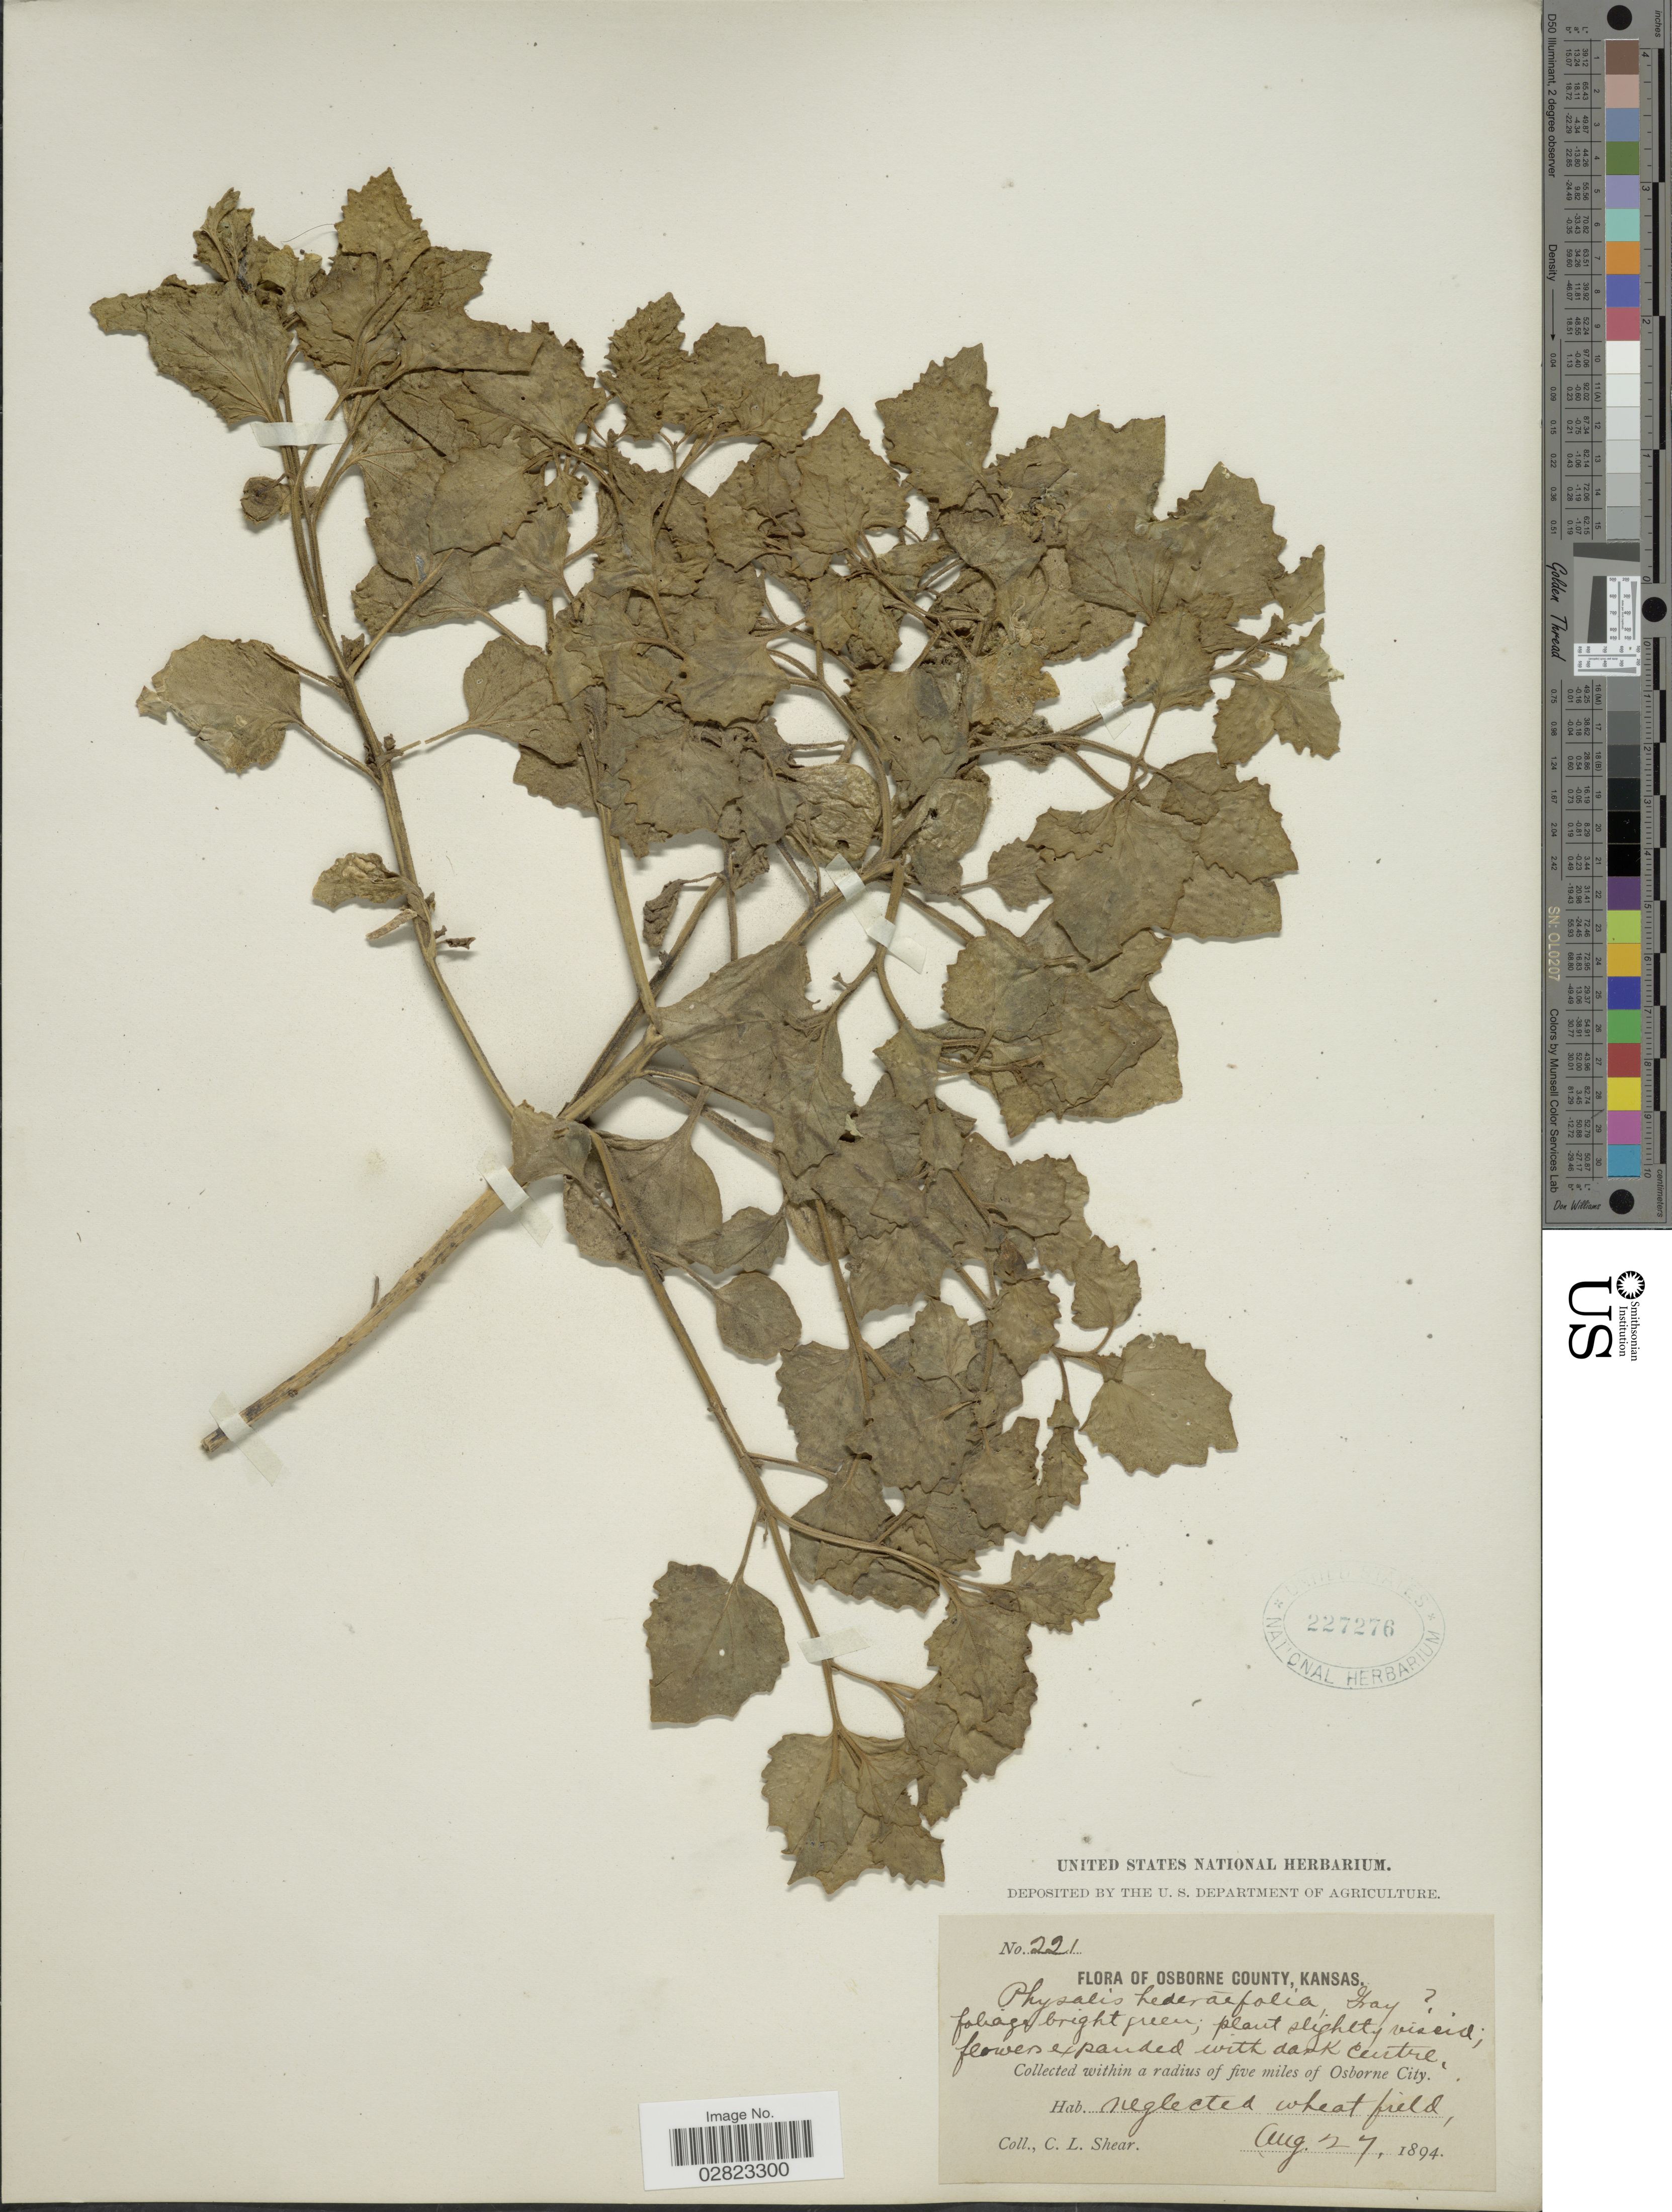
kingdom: Plantae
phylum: Tracheophyta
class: Magnoliopsida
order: Solanales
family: Solanaceae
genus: Physalis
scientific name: Physalis hederifolia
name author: A. Gray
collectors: C. L. Shear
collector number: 221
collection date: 1894-08-27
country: United States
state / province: Kansas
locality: Osborne County. Collected within a radius of five miles of Osborne City.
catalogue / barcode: US 227276